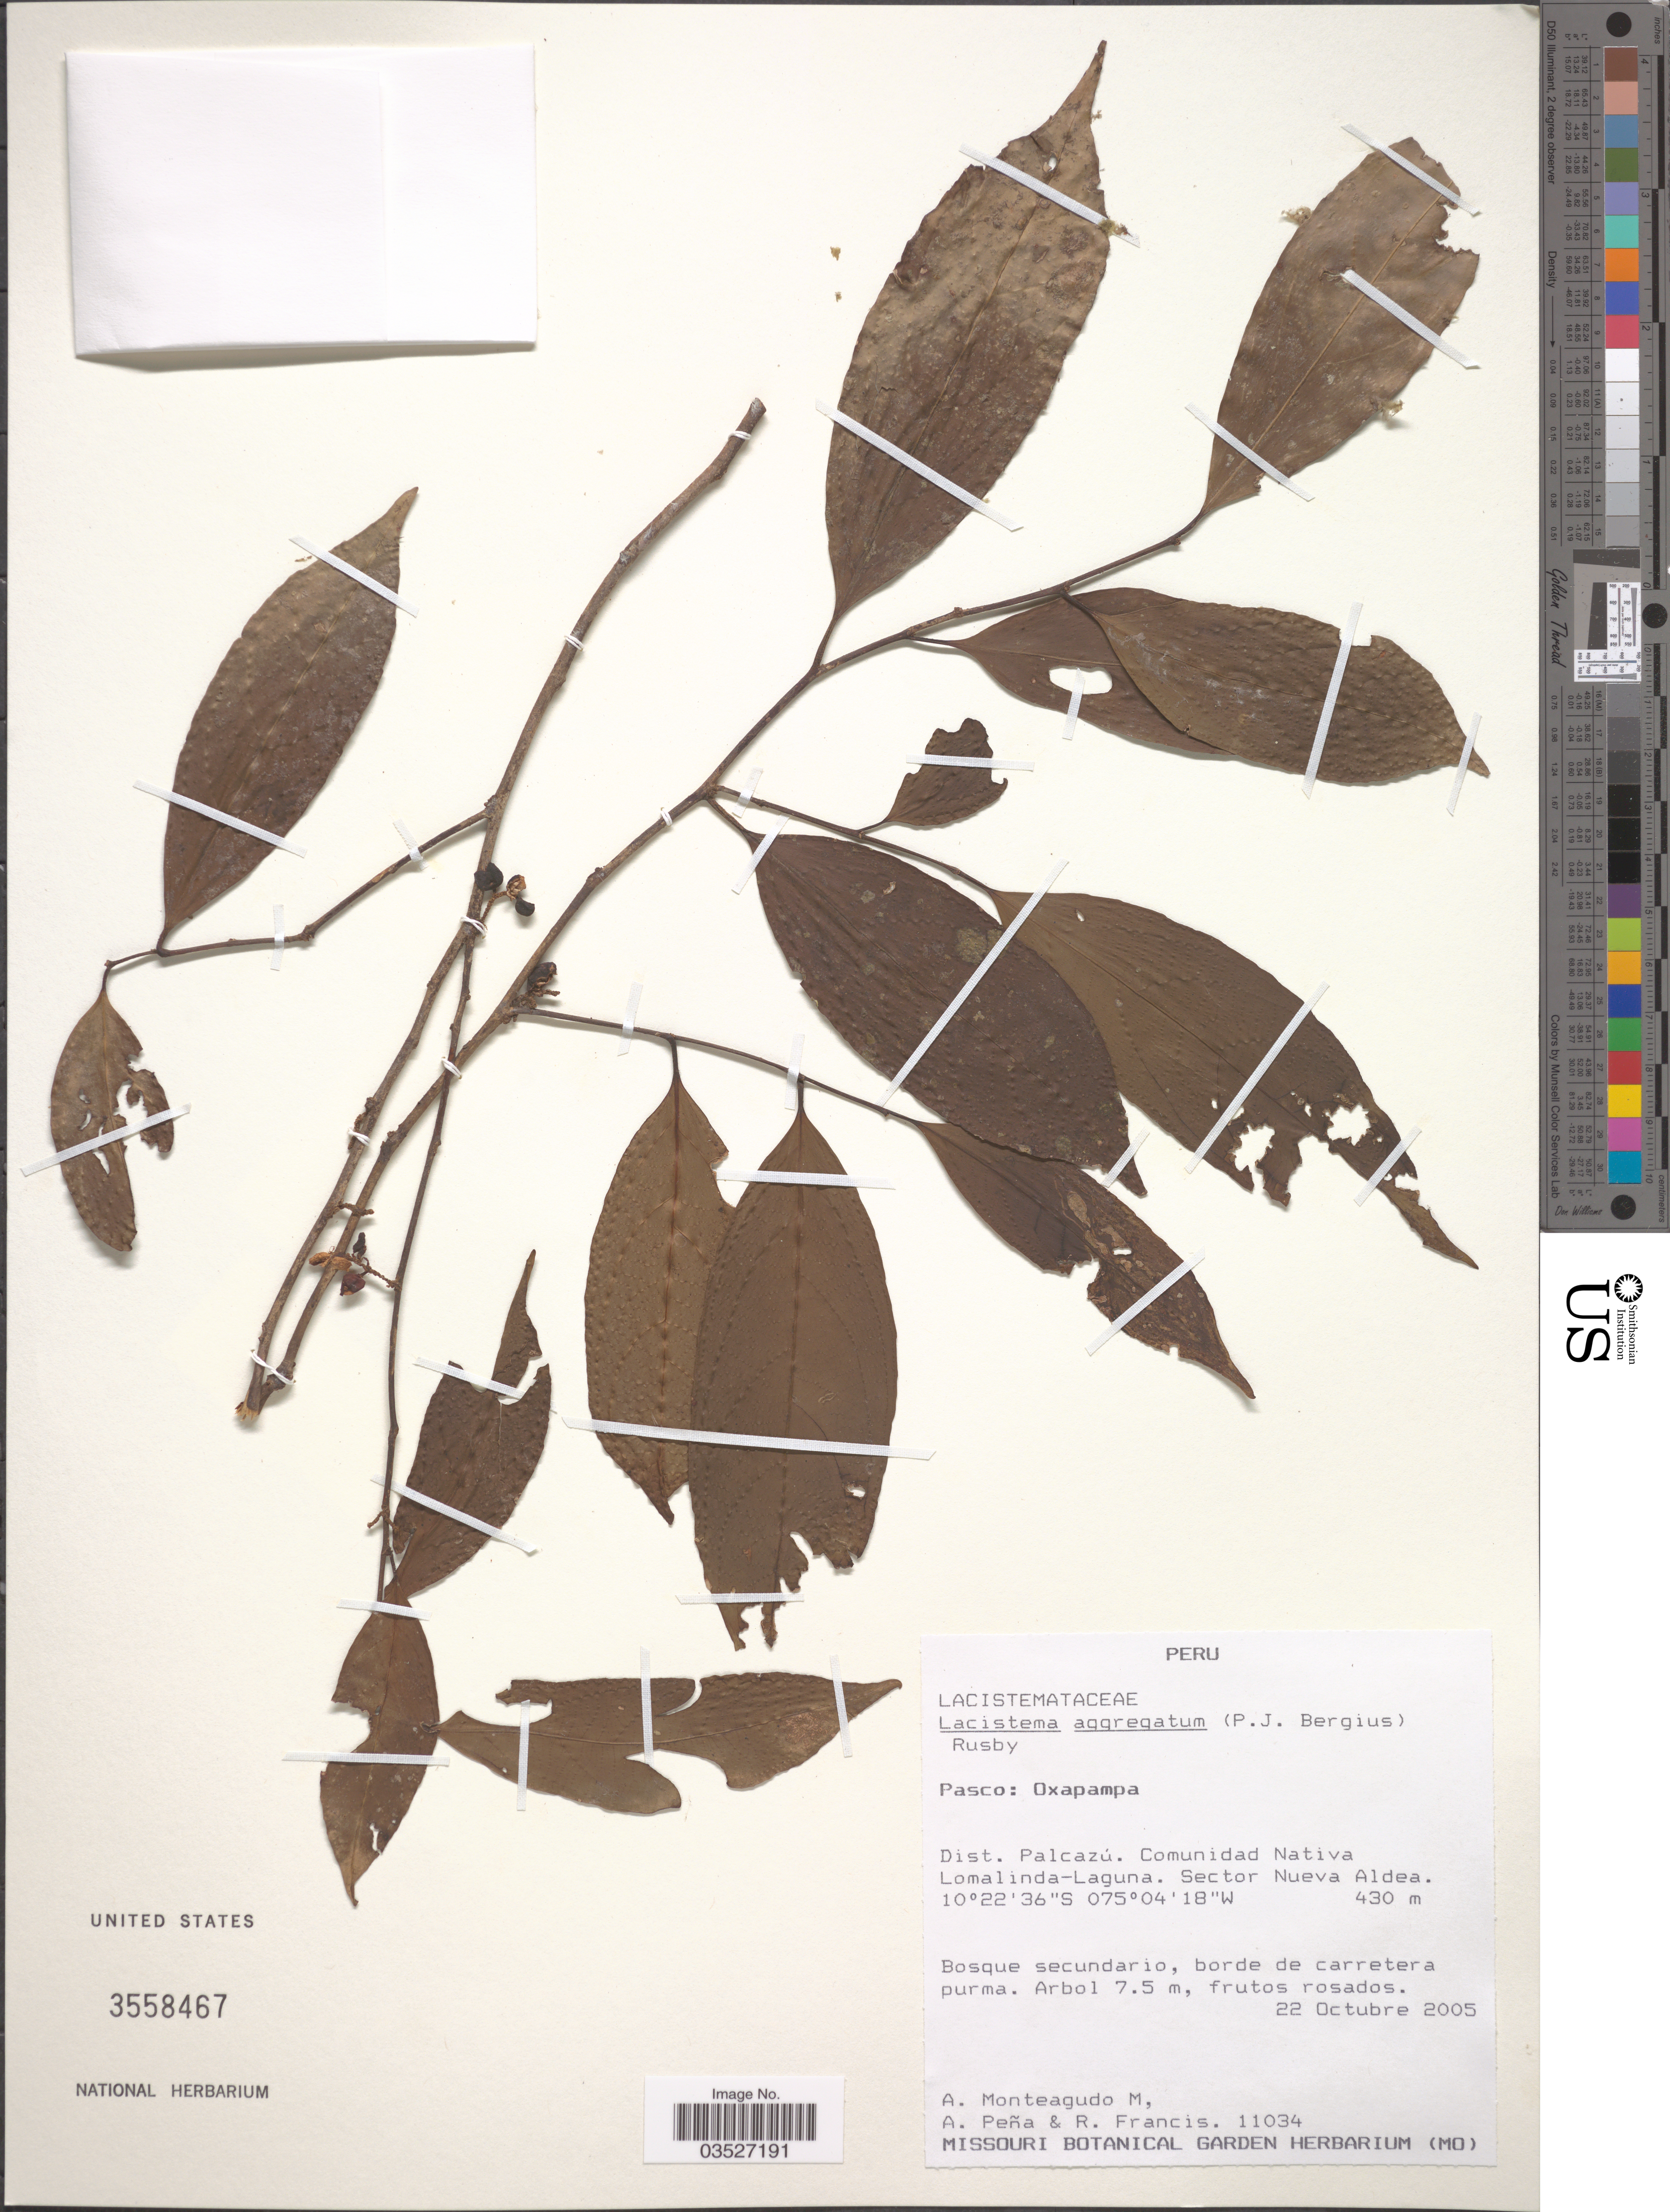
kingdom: Plantae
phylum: Tracheophyta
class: Magnoliopsida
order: Malpighiales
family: Lacistemataceae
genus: Lacistema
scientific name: Lacistema aggregatum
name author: (P.J. Bergius) Rusby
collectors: A. Monteagudo, A. Peña & R. Francis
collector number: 11034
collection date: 2005-10-22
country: Peru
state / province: Pasco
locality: Oxapampa. Dist. Palcazú. Comunidad Nativa Lomalinda-Laguna. Sector Nueva Aldea.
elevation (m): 430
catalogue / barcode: US 3558467